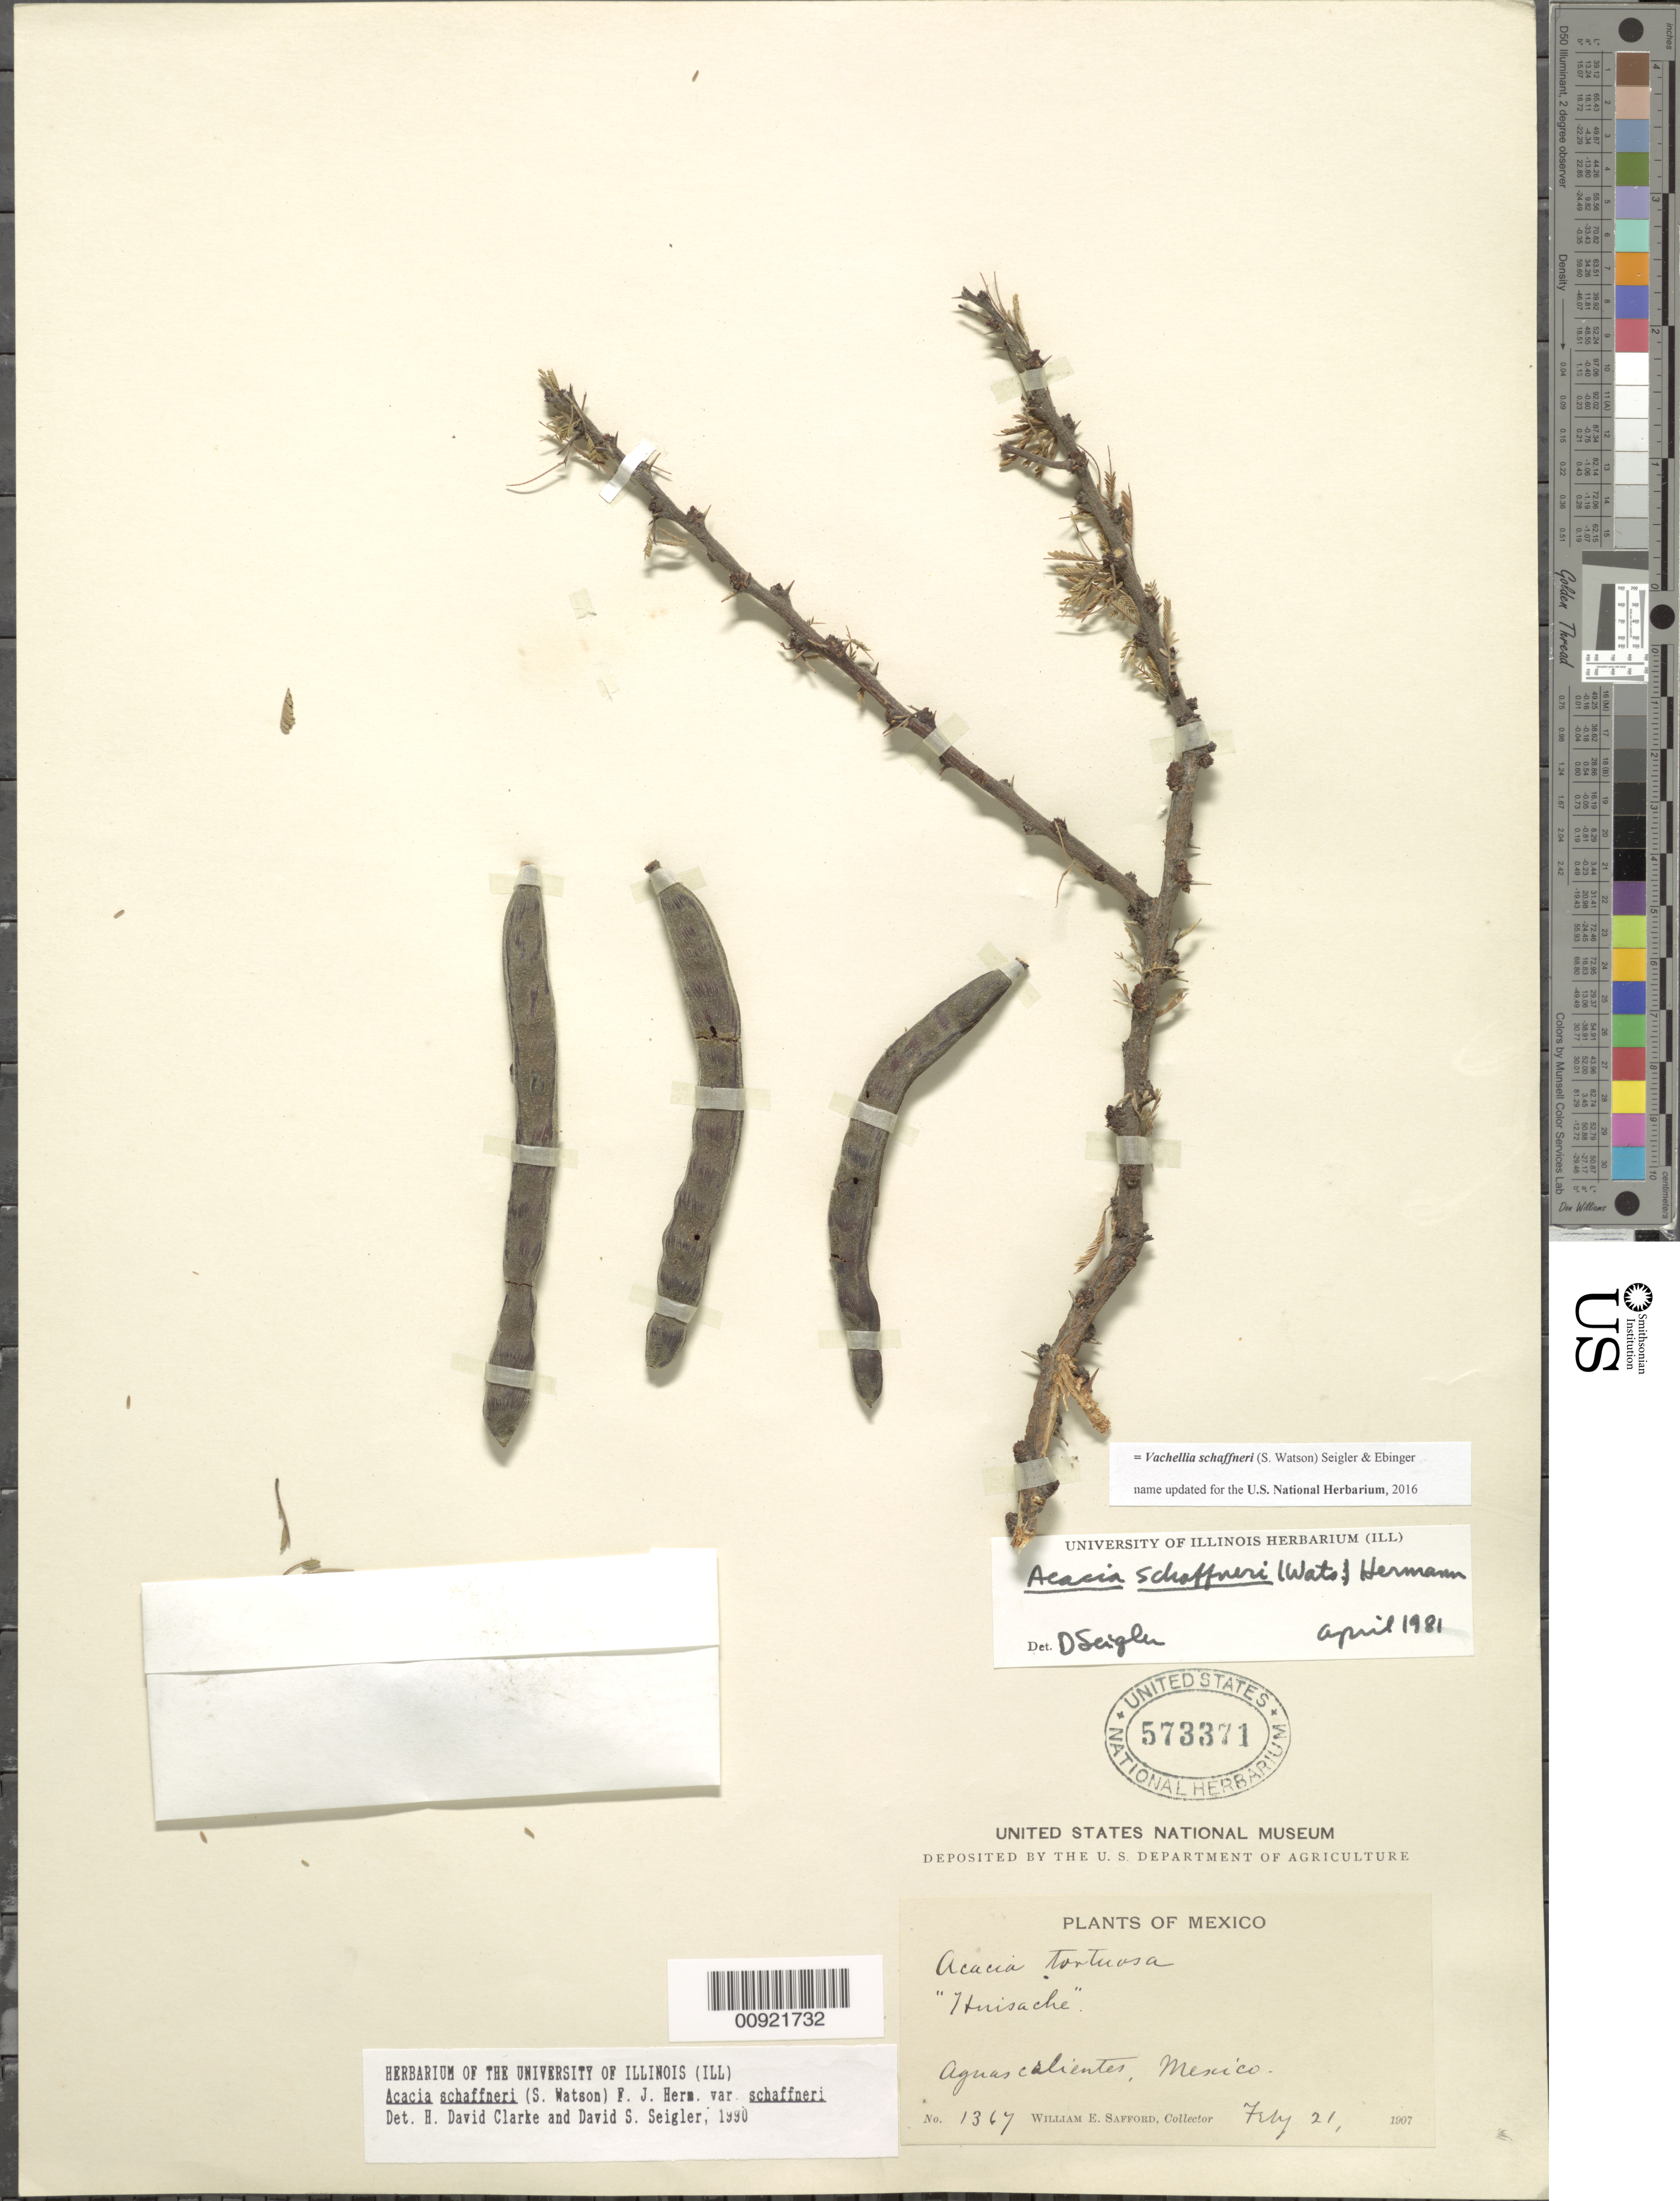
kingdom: Plantae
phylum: Tracheophyta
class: Magnoliopsida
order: Fabales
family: Fabaceae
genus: Vachellia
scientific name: Vachellia schaffneri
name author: (S. Watson) Seigler & Ebinger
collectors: W. E. Safford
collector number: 1367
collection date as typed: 21 Feb 1907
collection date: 1907-02-21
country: Mexico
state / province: Aguascalientes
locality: Aguascalientes.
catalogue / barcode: US 573371